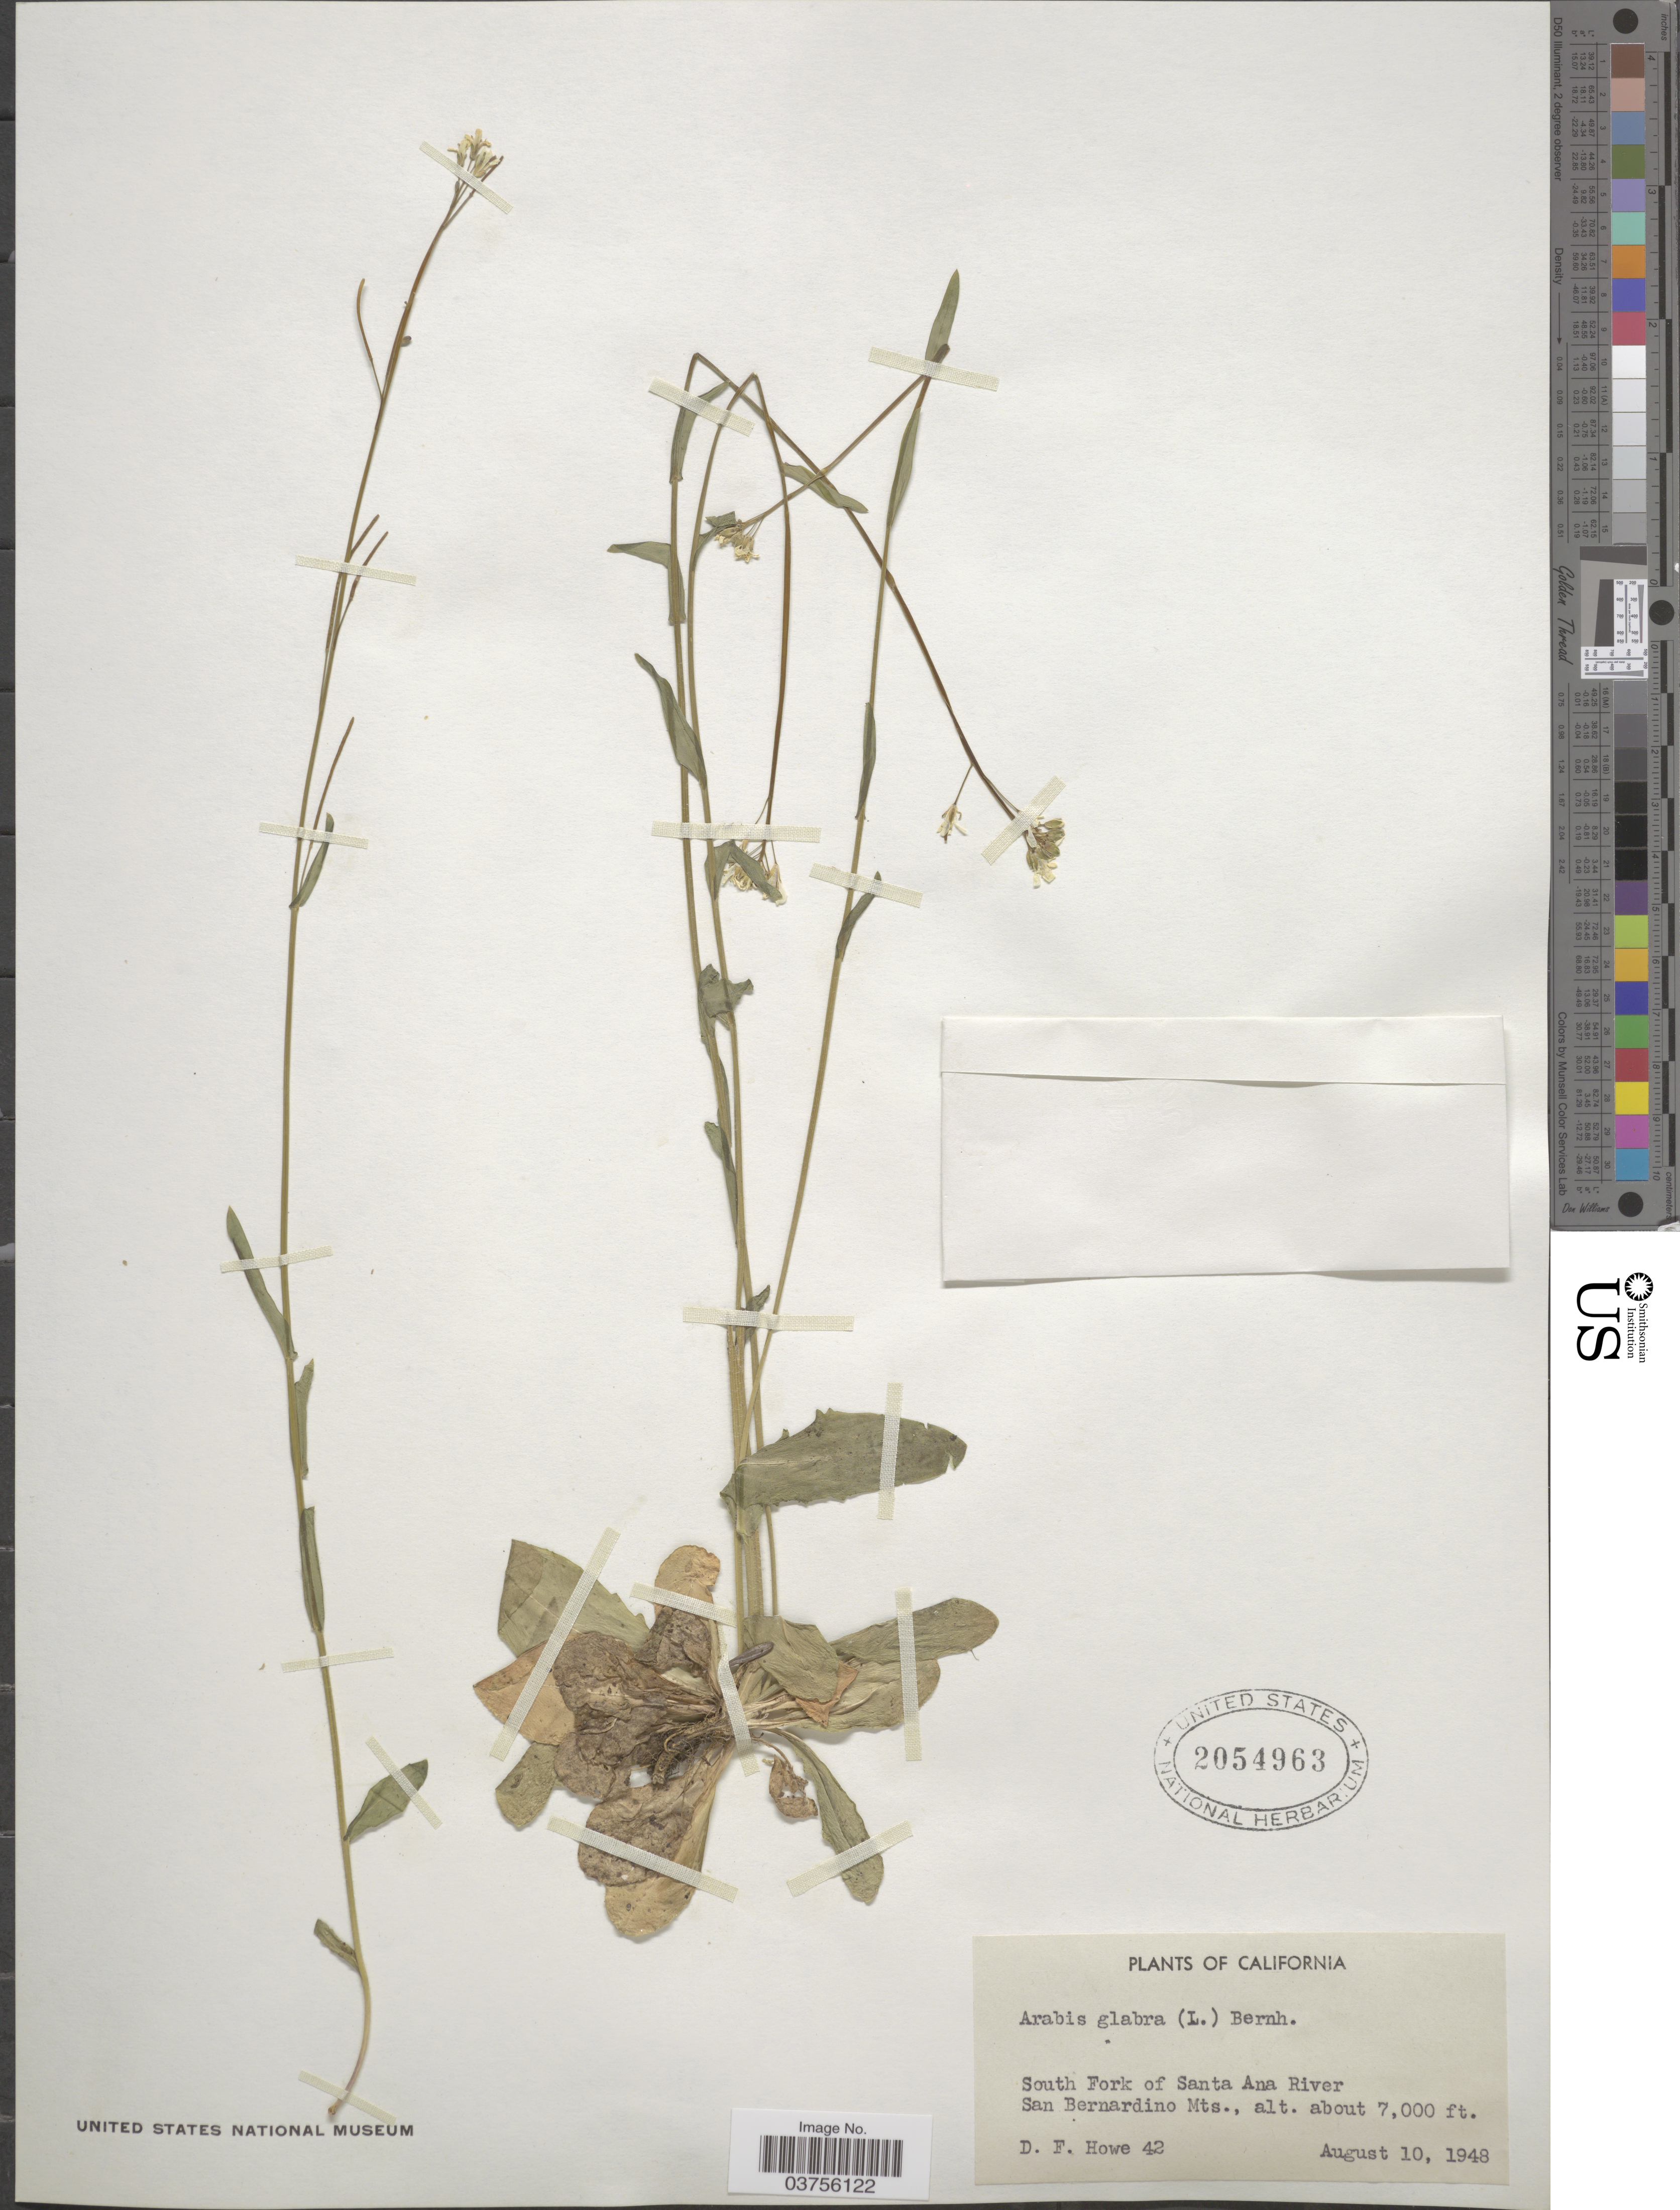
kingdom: Plantae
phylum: Tracheophyta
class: Magnoliopsida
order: Brassicales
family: Brassicaceae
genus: Turritis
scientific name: Turritis glabra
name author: L.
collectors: D. Howe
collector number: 42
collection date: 1948-08-10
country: United States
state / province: California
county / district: San Bernardino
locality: South Fork of Santa Ana River. San Bernardino Mts.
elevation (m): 2134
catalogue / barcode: US 2054963